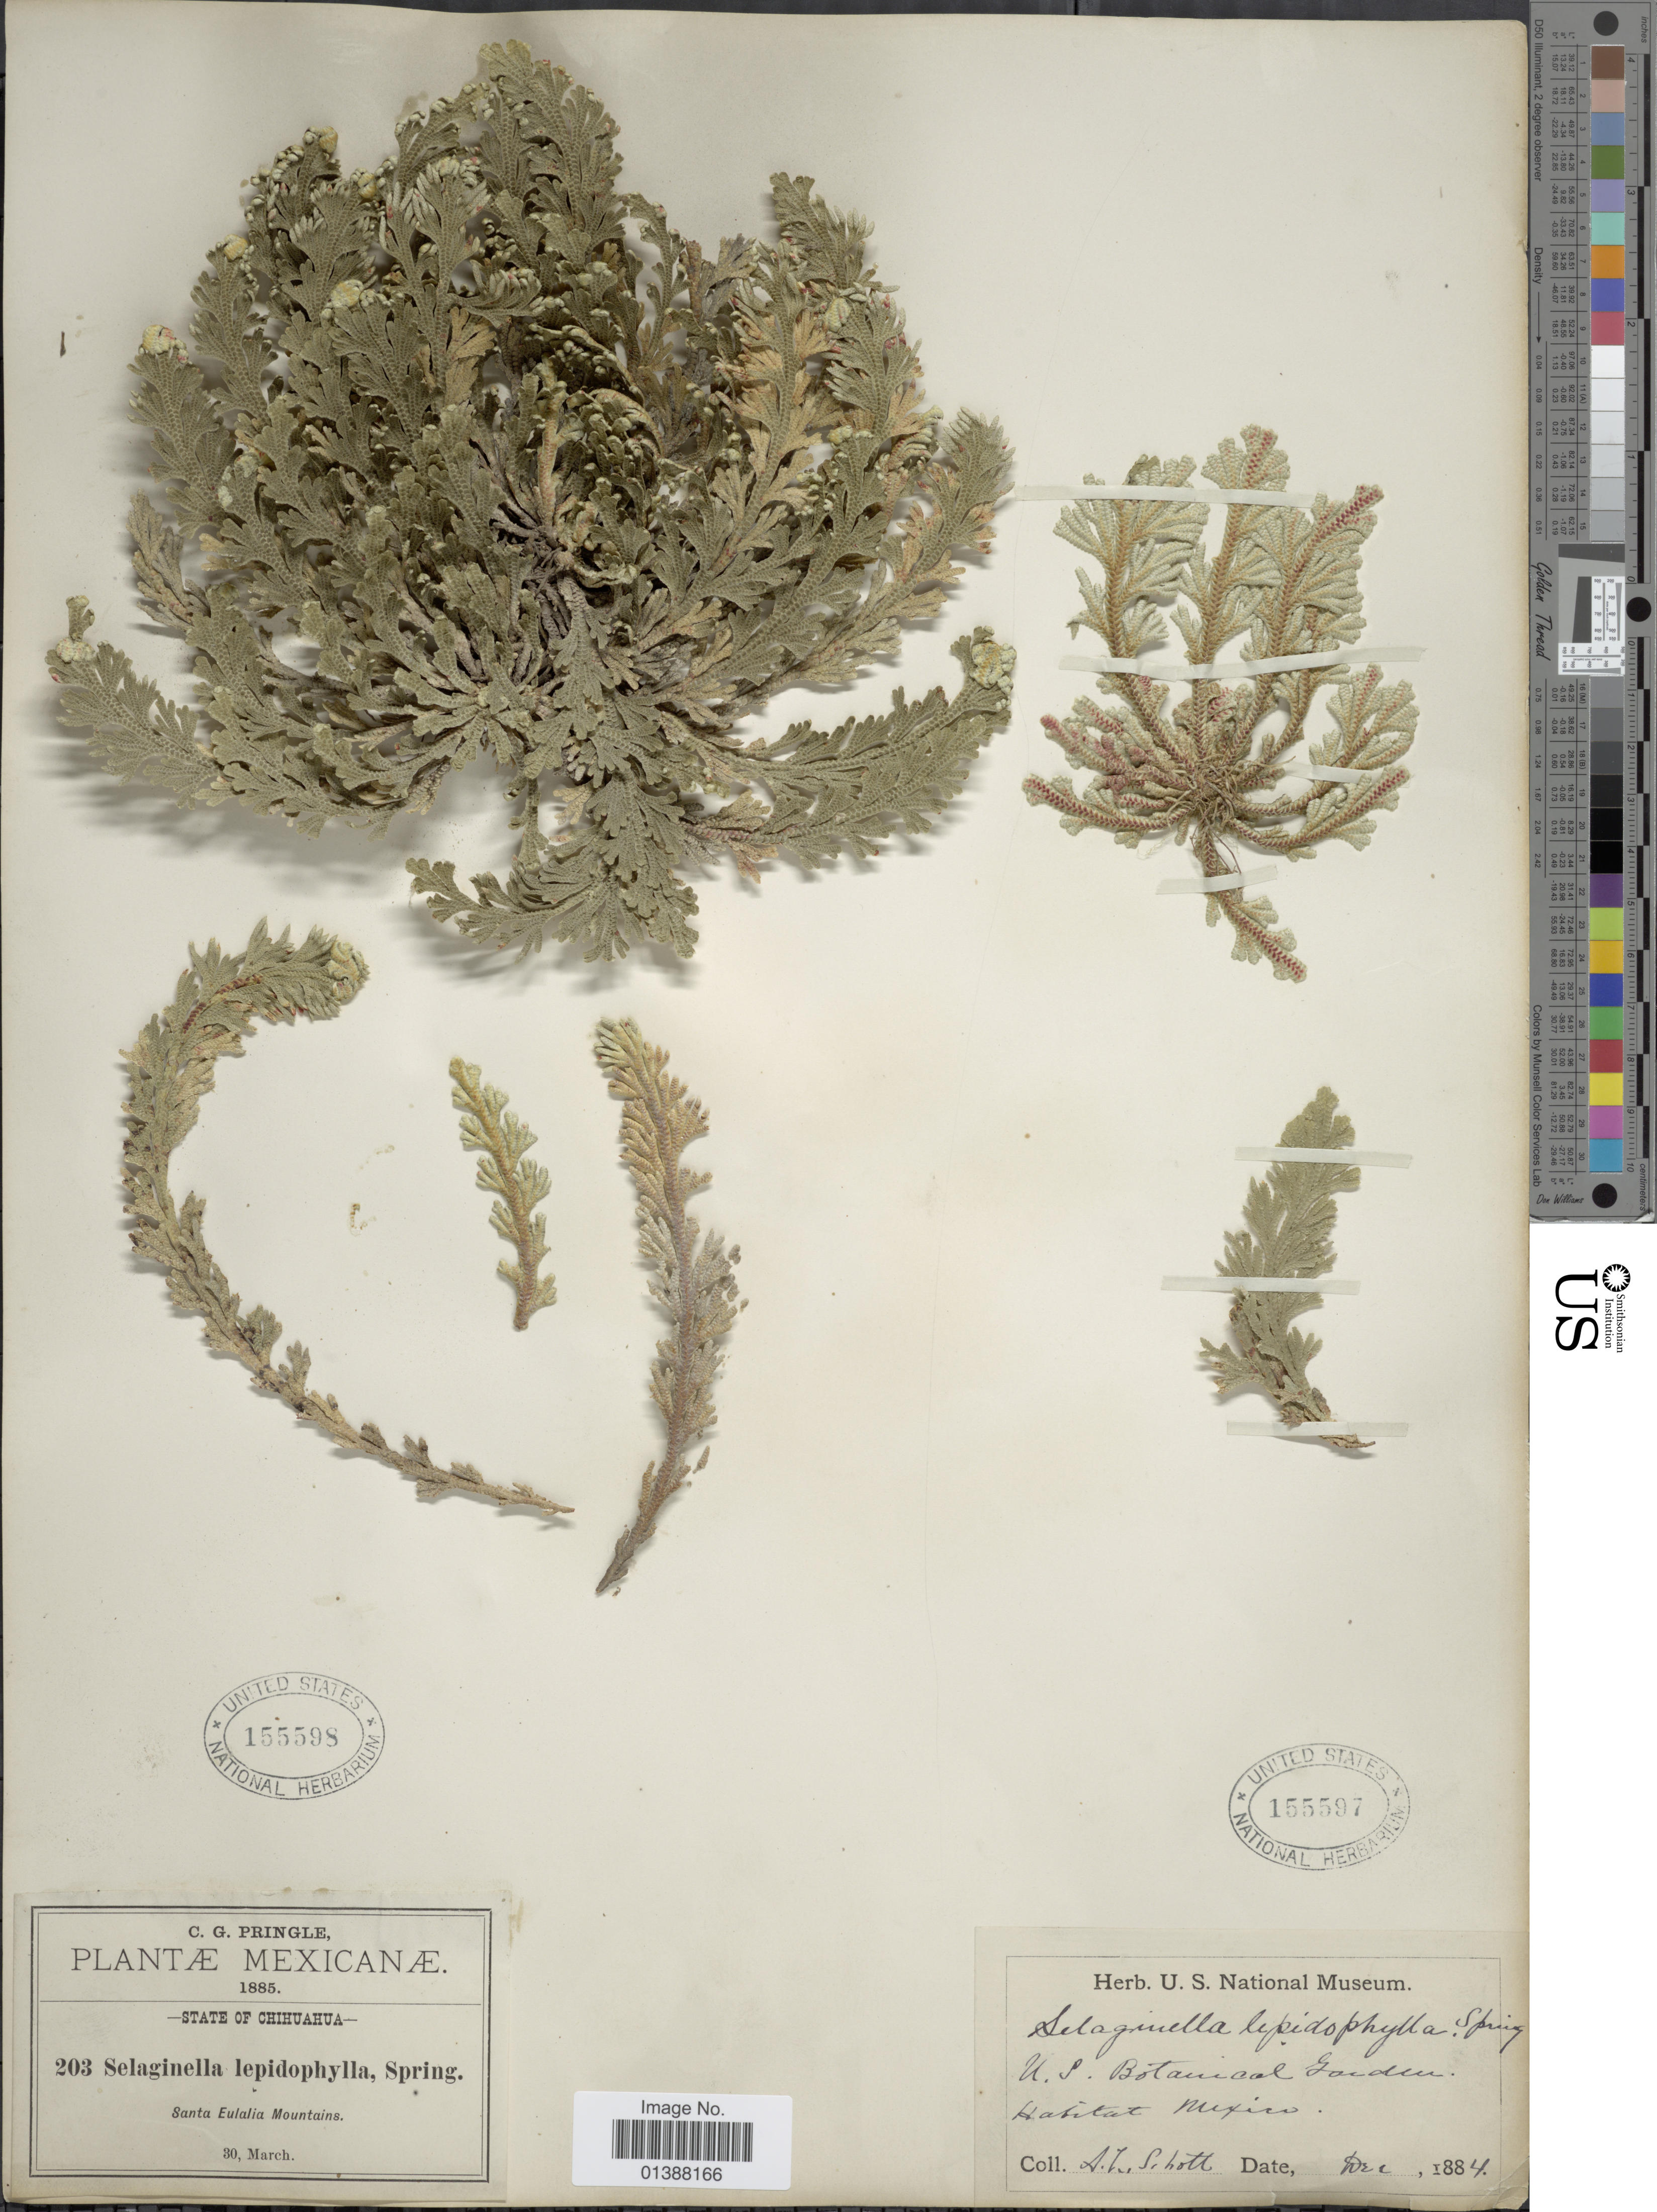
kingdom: Plantae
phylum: Tracheophyta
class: Lycopodiopsida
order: Selaginellales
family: Selaginellaceae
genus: Selaginella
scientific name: Selaginella lepidophylla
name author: (Hook. & Grev.) Spring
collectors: A. L. Schott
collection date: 1884-12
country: United States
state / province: District of Columbia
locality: U.S. Botanical Garden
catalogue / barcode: US 155597-2